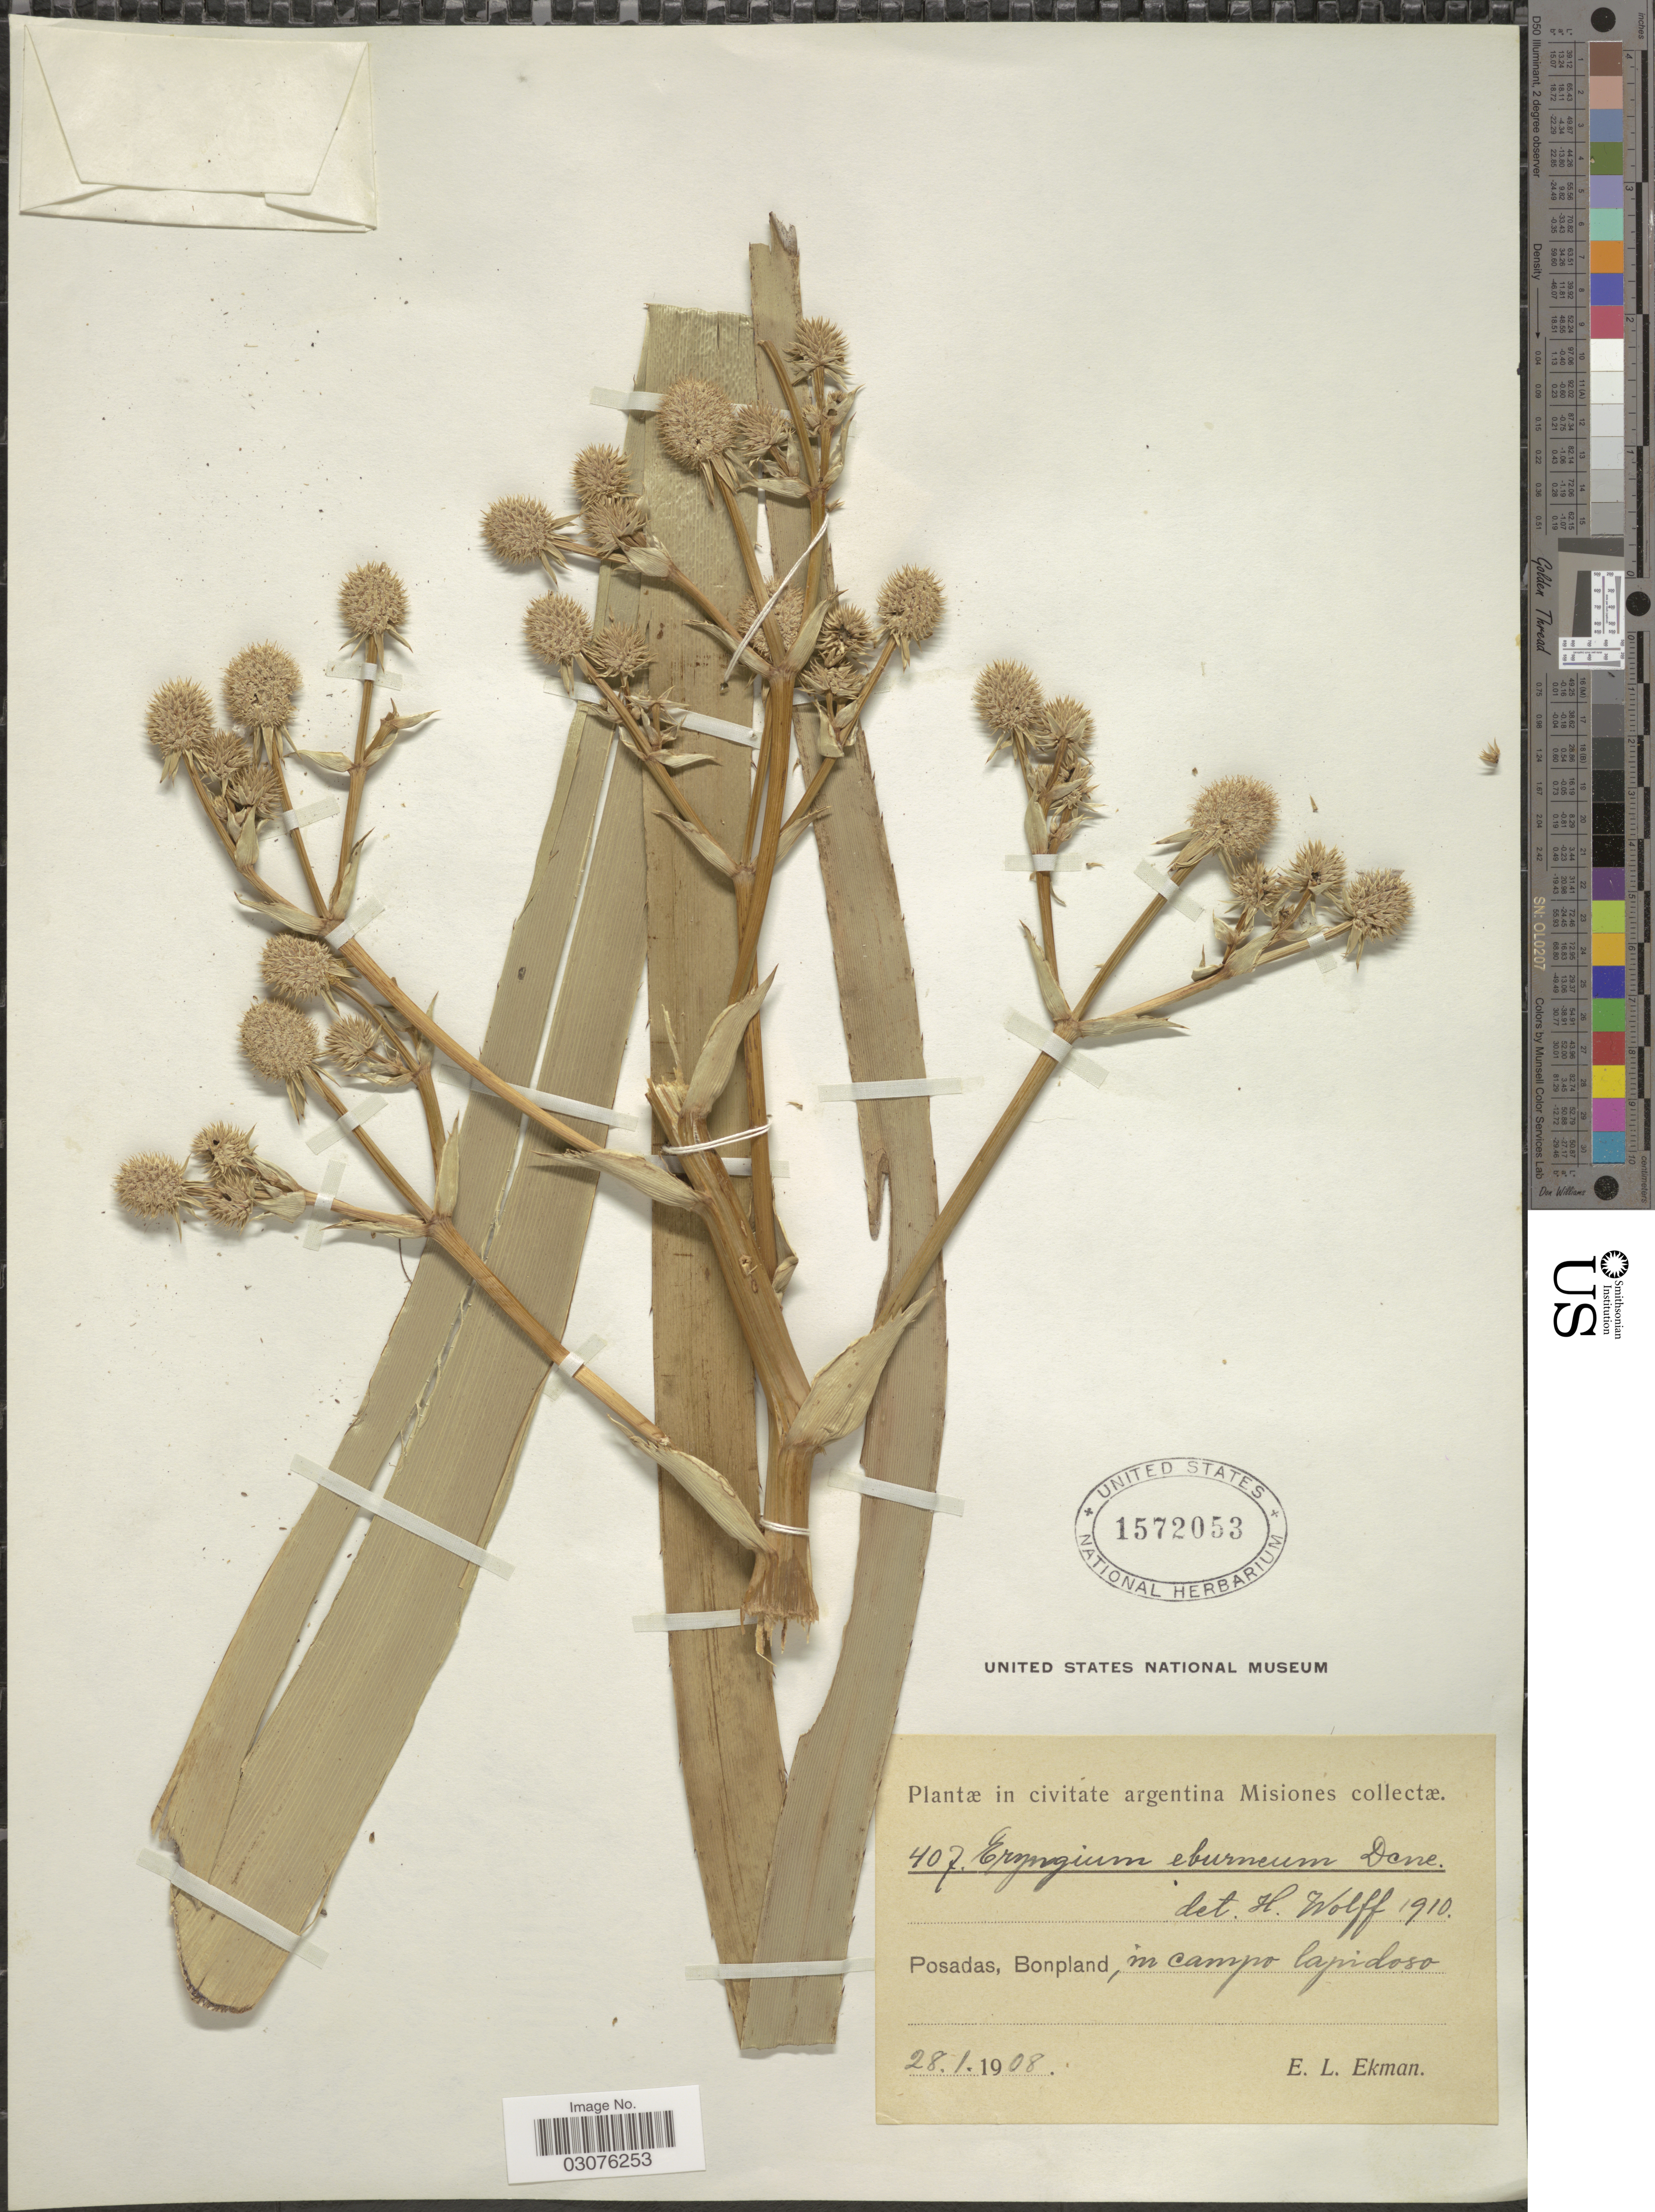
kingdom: Plantae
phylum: Tracheophyta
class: Magnoliopsida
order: Apiales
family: Apiaceae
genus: Eryngium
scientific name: Eryngium eburneum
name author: Decne.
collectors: E. L. Ekman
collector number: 407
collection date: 1908-01-28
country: Argentina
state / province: Misiones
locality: In civitate argentina Misiones. Posadas, Bonpland, in campo lapidoso.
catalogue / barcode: US 1572053